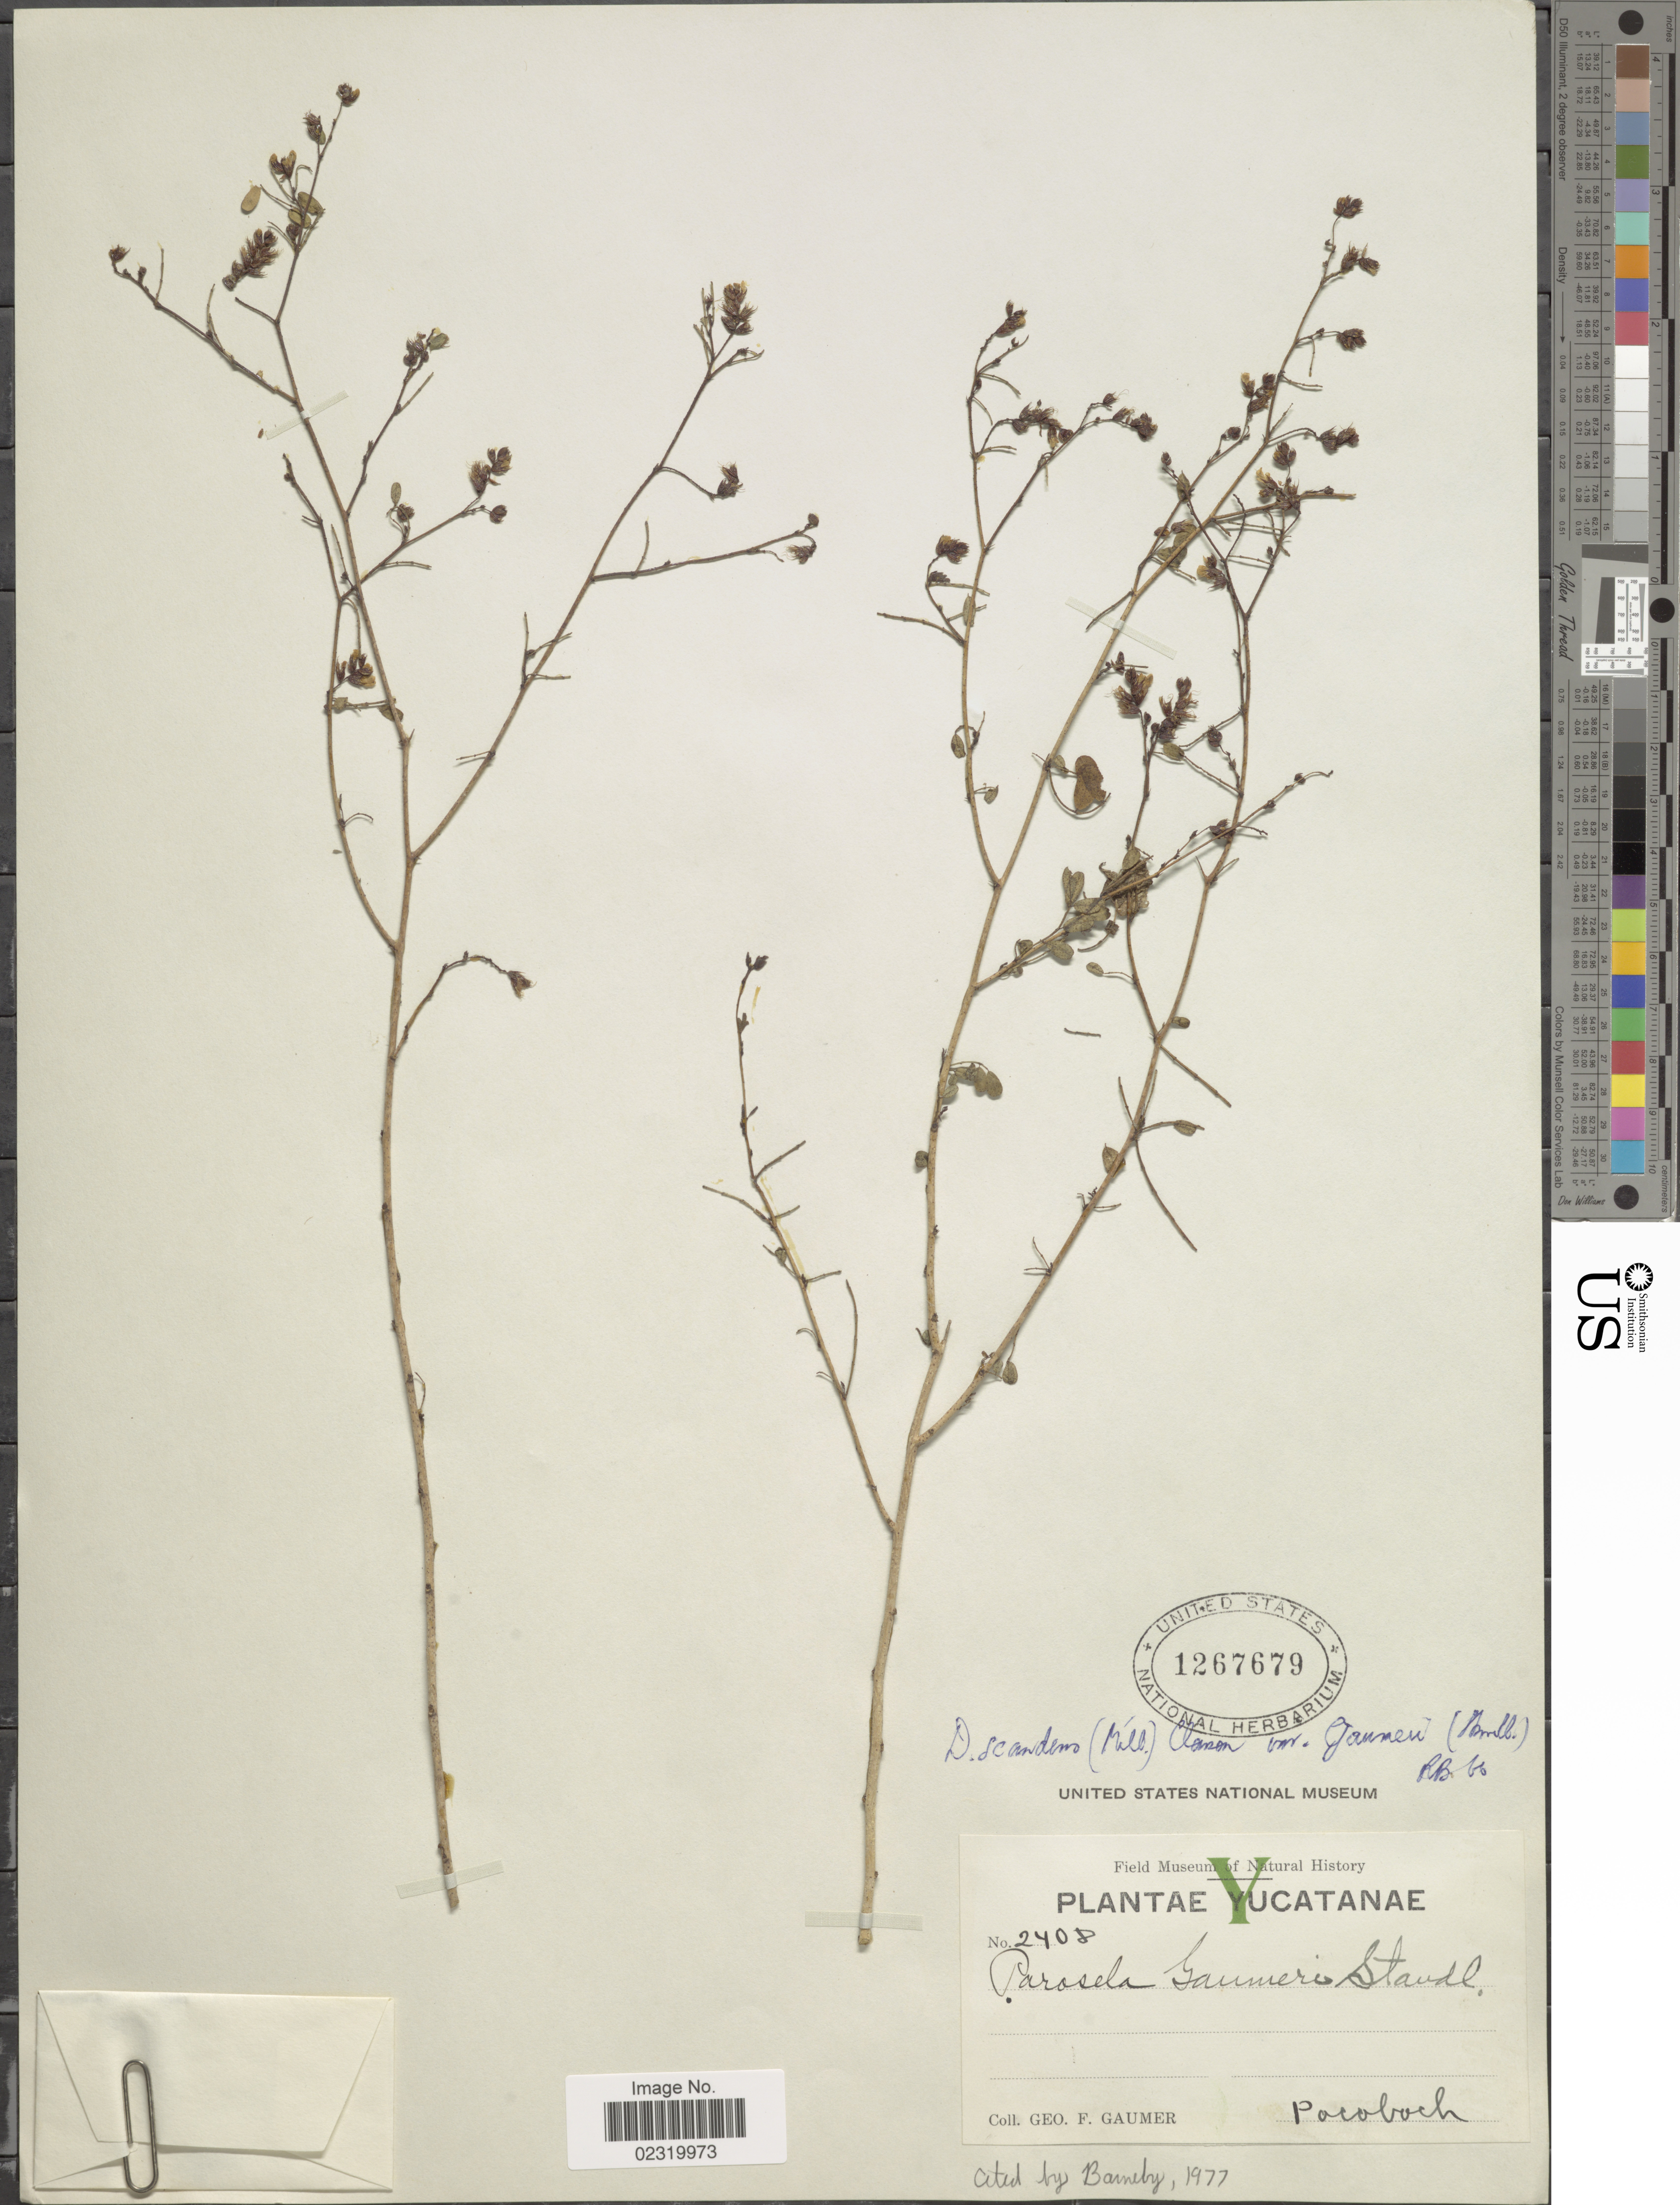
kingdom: Plantae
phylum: Tracheophyta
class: Magnoliopsida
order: Fabales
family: Fabaceae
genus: Dalea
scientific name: Dalea scandens var. gaumeri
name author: (Standl.) Barneby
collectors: G. F. Gaumer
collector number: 2408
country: Mexico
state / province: Yucatán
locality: Pocoboch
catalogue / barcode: US 1267679